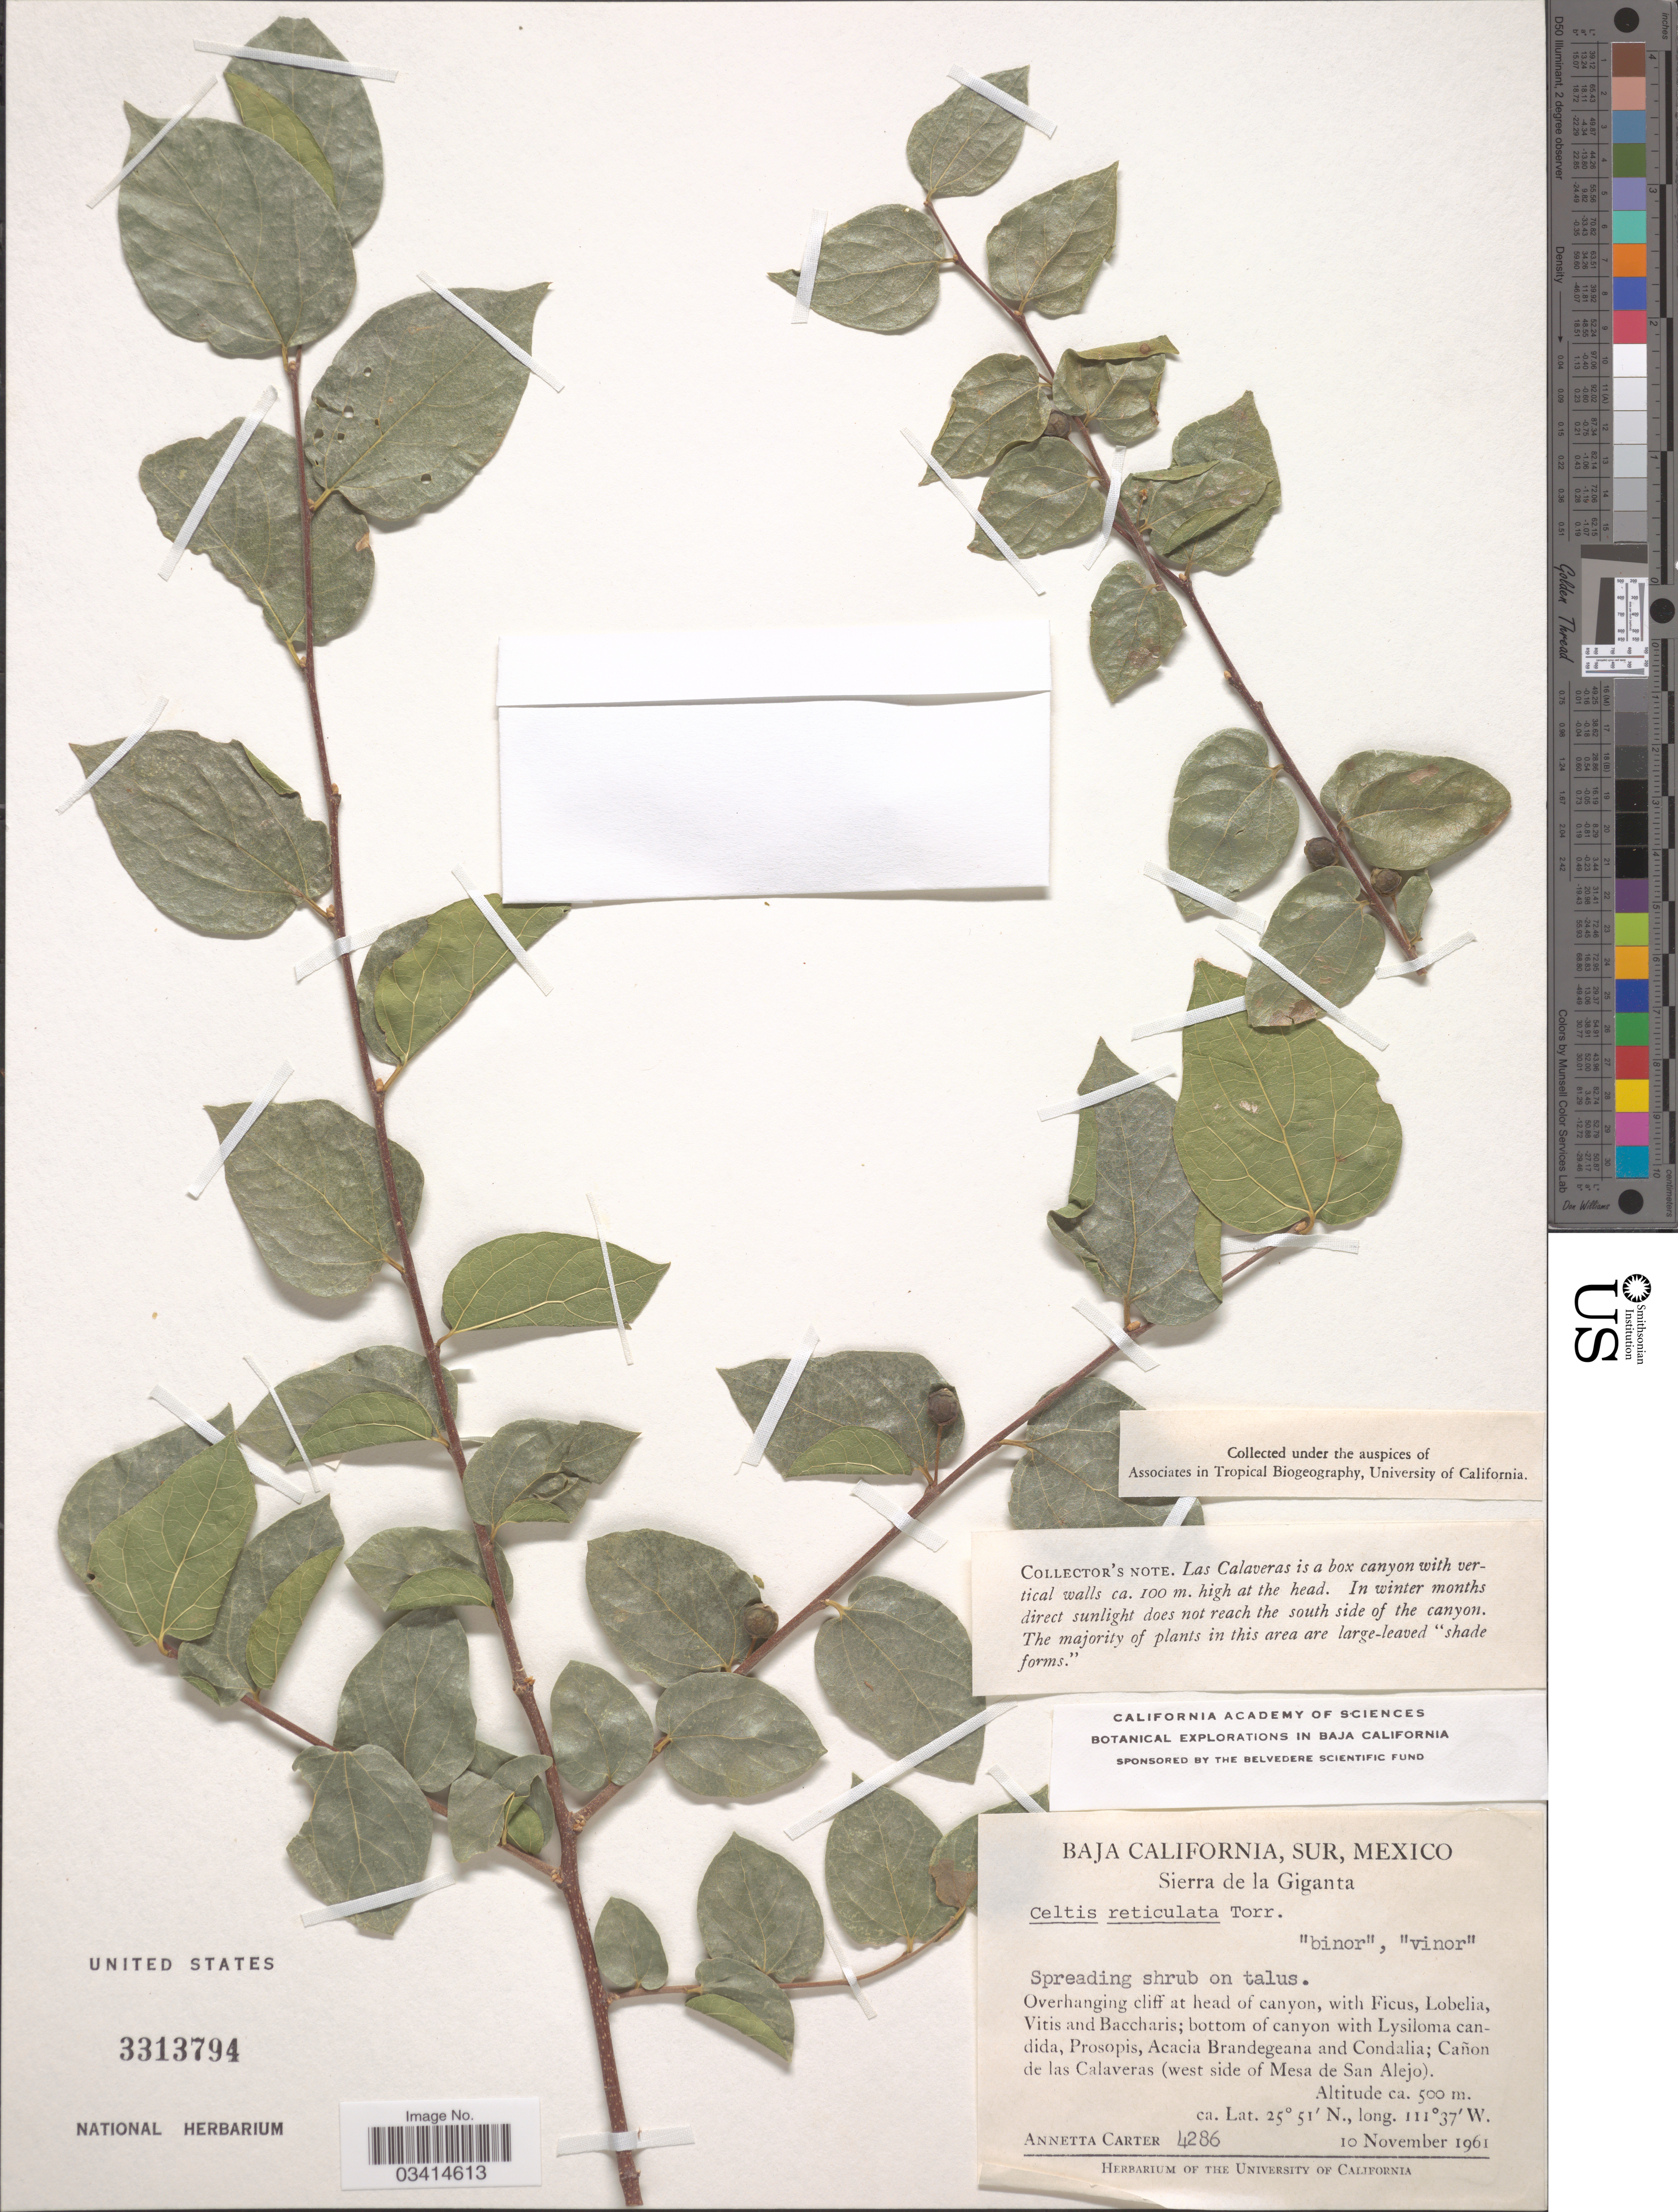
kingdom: Plantae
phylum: Tracheophyta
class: Magnoliopsida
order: Rosales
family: Cannabaceae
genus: Celtis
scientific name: Celtis reticulata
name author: Torr.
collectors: A. Carter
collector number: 4286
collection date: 1961-11-10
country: Mexico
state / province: Baja California Sur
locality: Sierra de la Giganta. Cañon de las Calaveras (west side of Mesa de San Alejo).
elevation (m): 500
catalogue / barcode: US 3313794